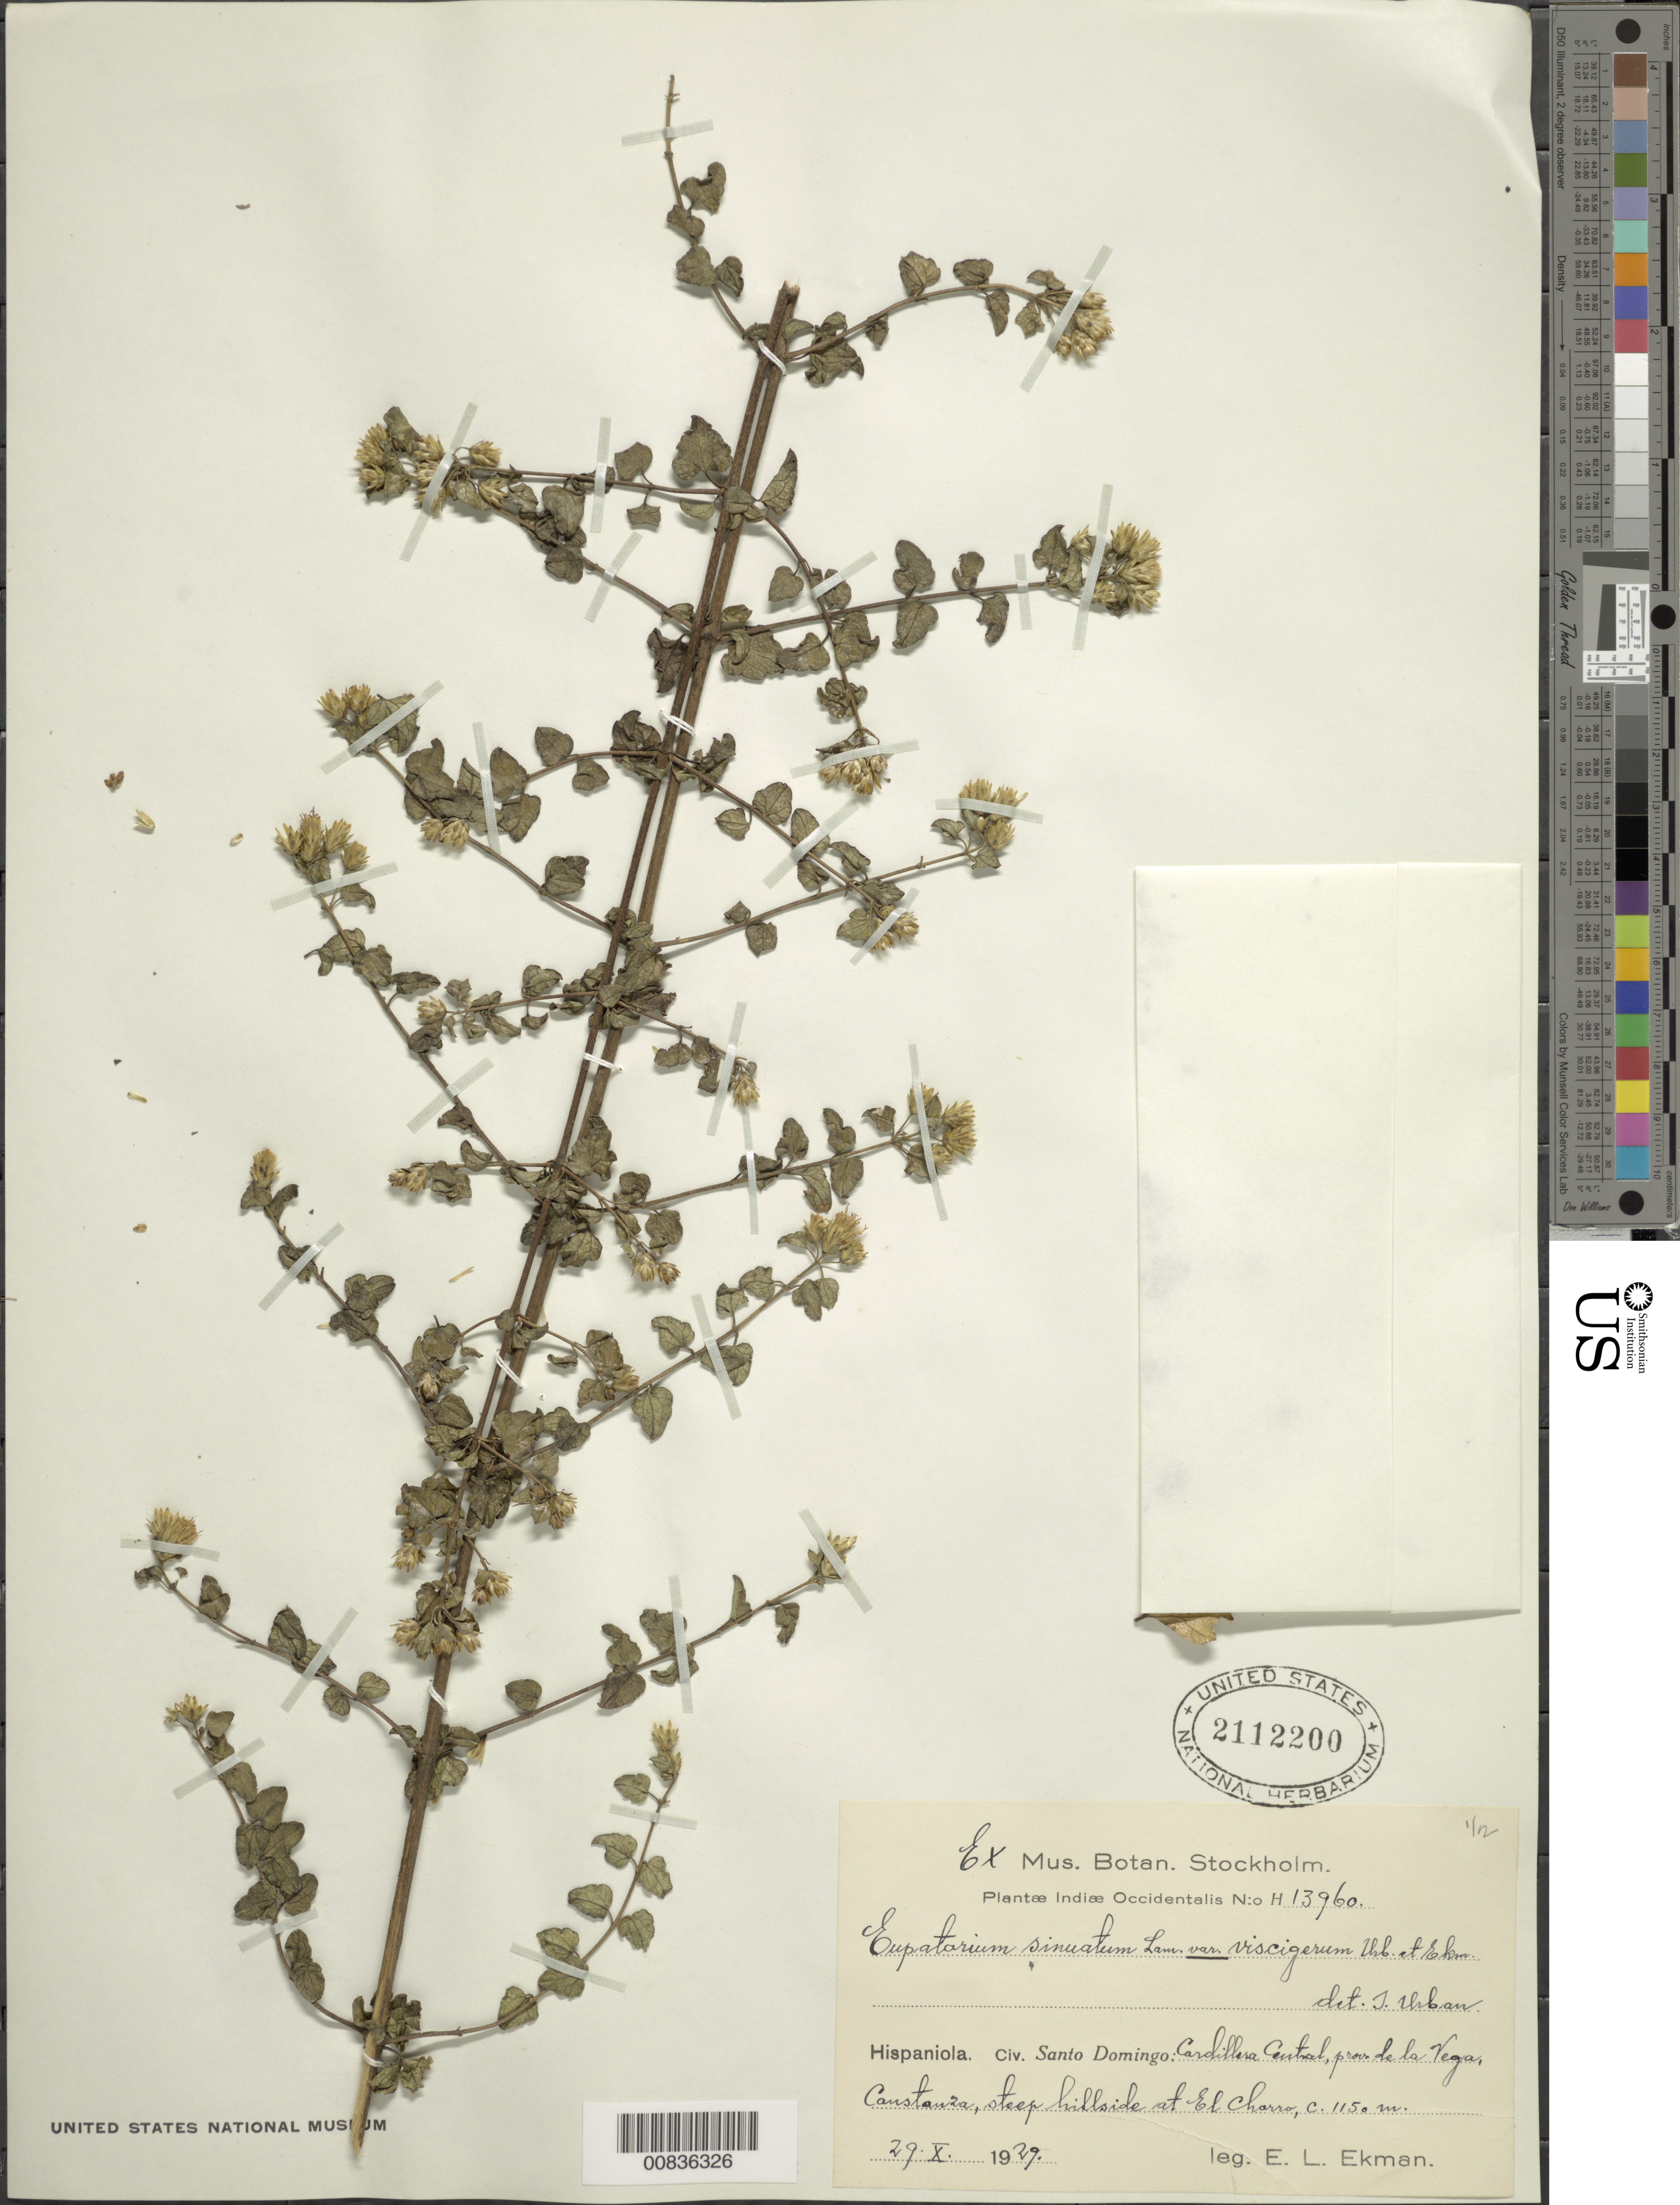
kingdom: Plantae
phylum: Tracheophyta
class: Magnoliopsida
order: Asterales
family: Asteraceae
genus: Chromolaena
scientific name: Chromolaena sinuata var. viscigerum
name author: Urb.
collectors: E. L. Ekman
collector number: H 13960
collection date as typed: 29 Oct 1929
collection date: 1929-10-29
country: Dominican Republic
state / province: La Vega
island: Hispaniola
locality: Cordillera Central, Constanza, El Charro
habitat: Steep hillside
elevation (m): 1150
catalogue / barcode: US 2112200